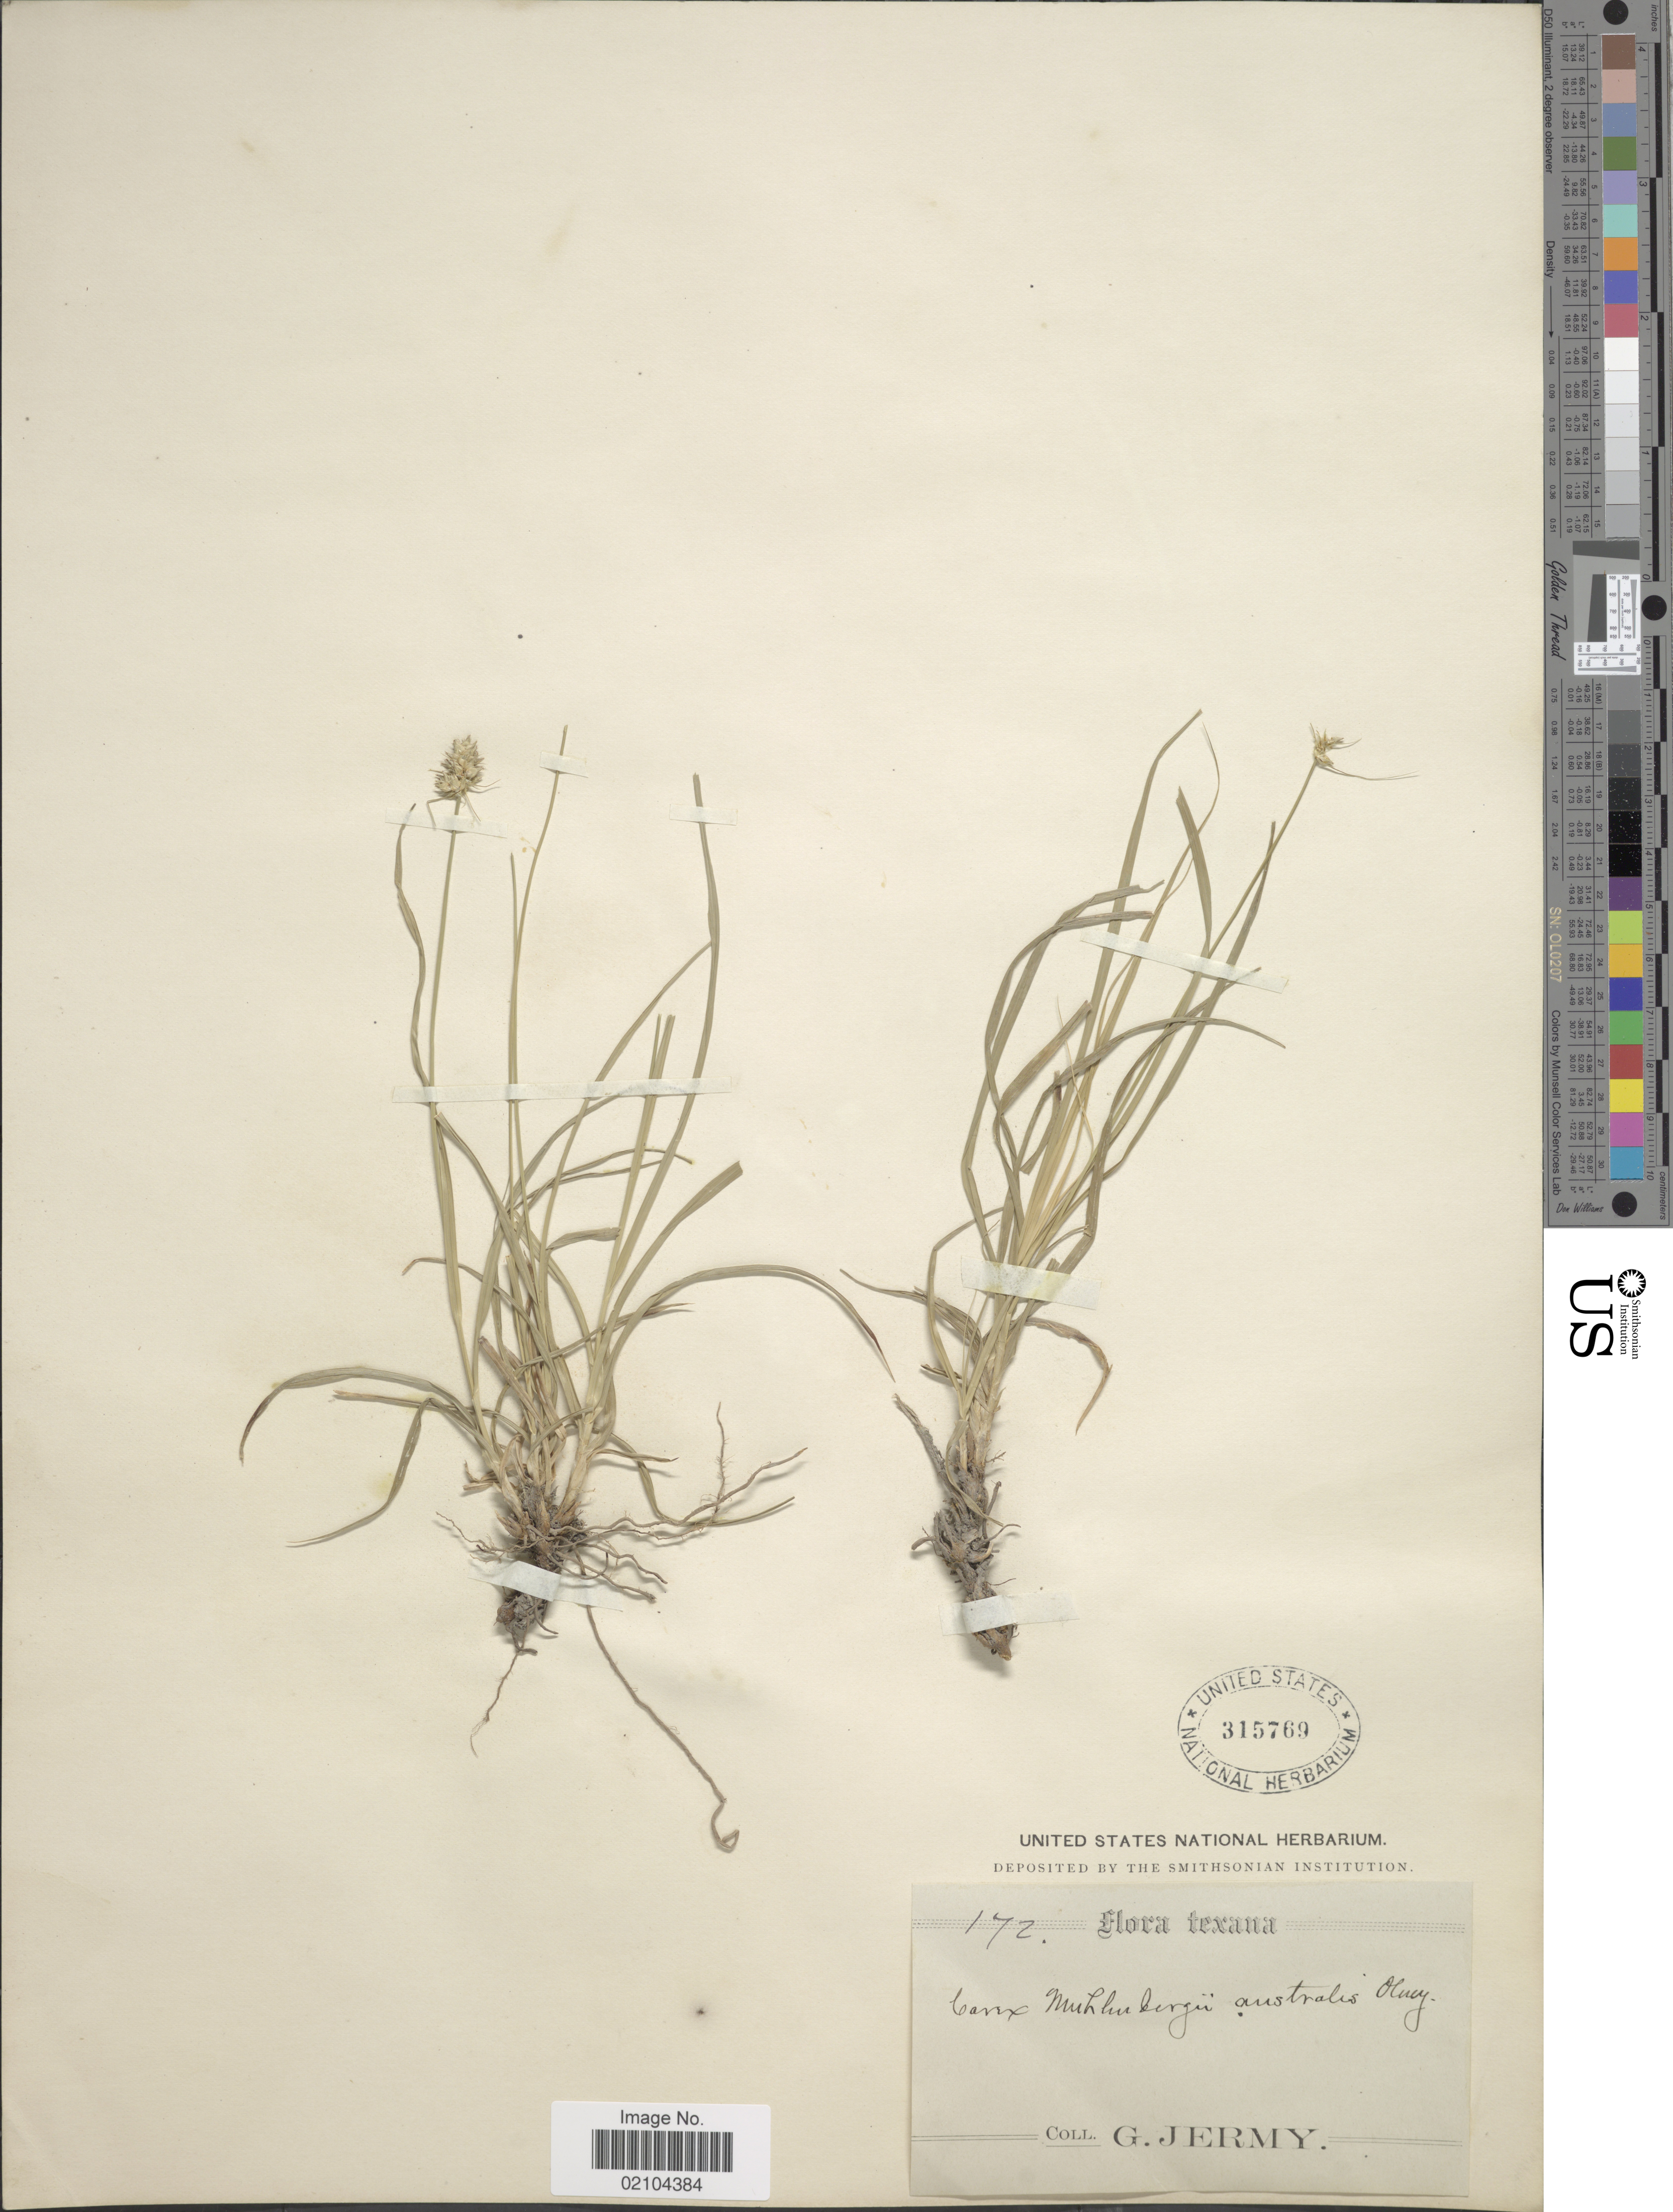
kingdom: Plantae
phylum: Tracheophyta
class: Liliopsida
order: Poales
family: Cyperaceae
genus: Carex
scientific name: Carex austrina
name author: Mack.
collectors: G. Jermy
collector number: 172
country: United States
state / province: Texas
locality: Texana.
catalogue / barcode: US 315769